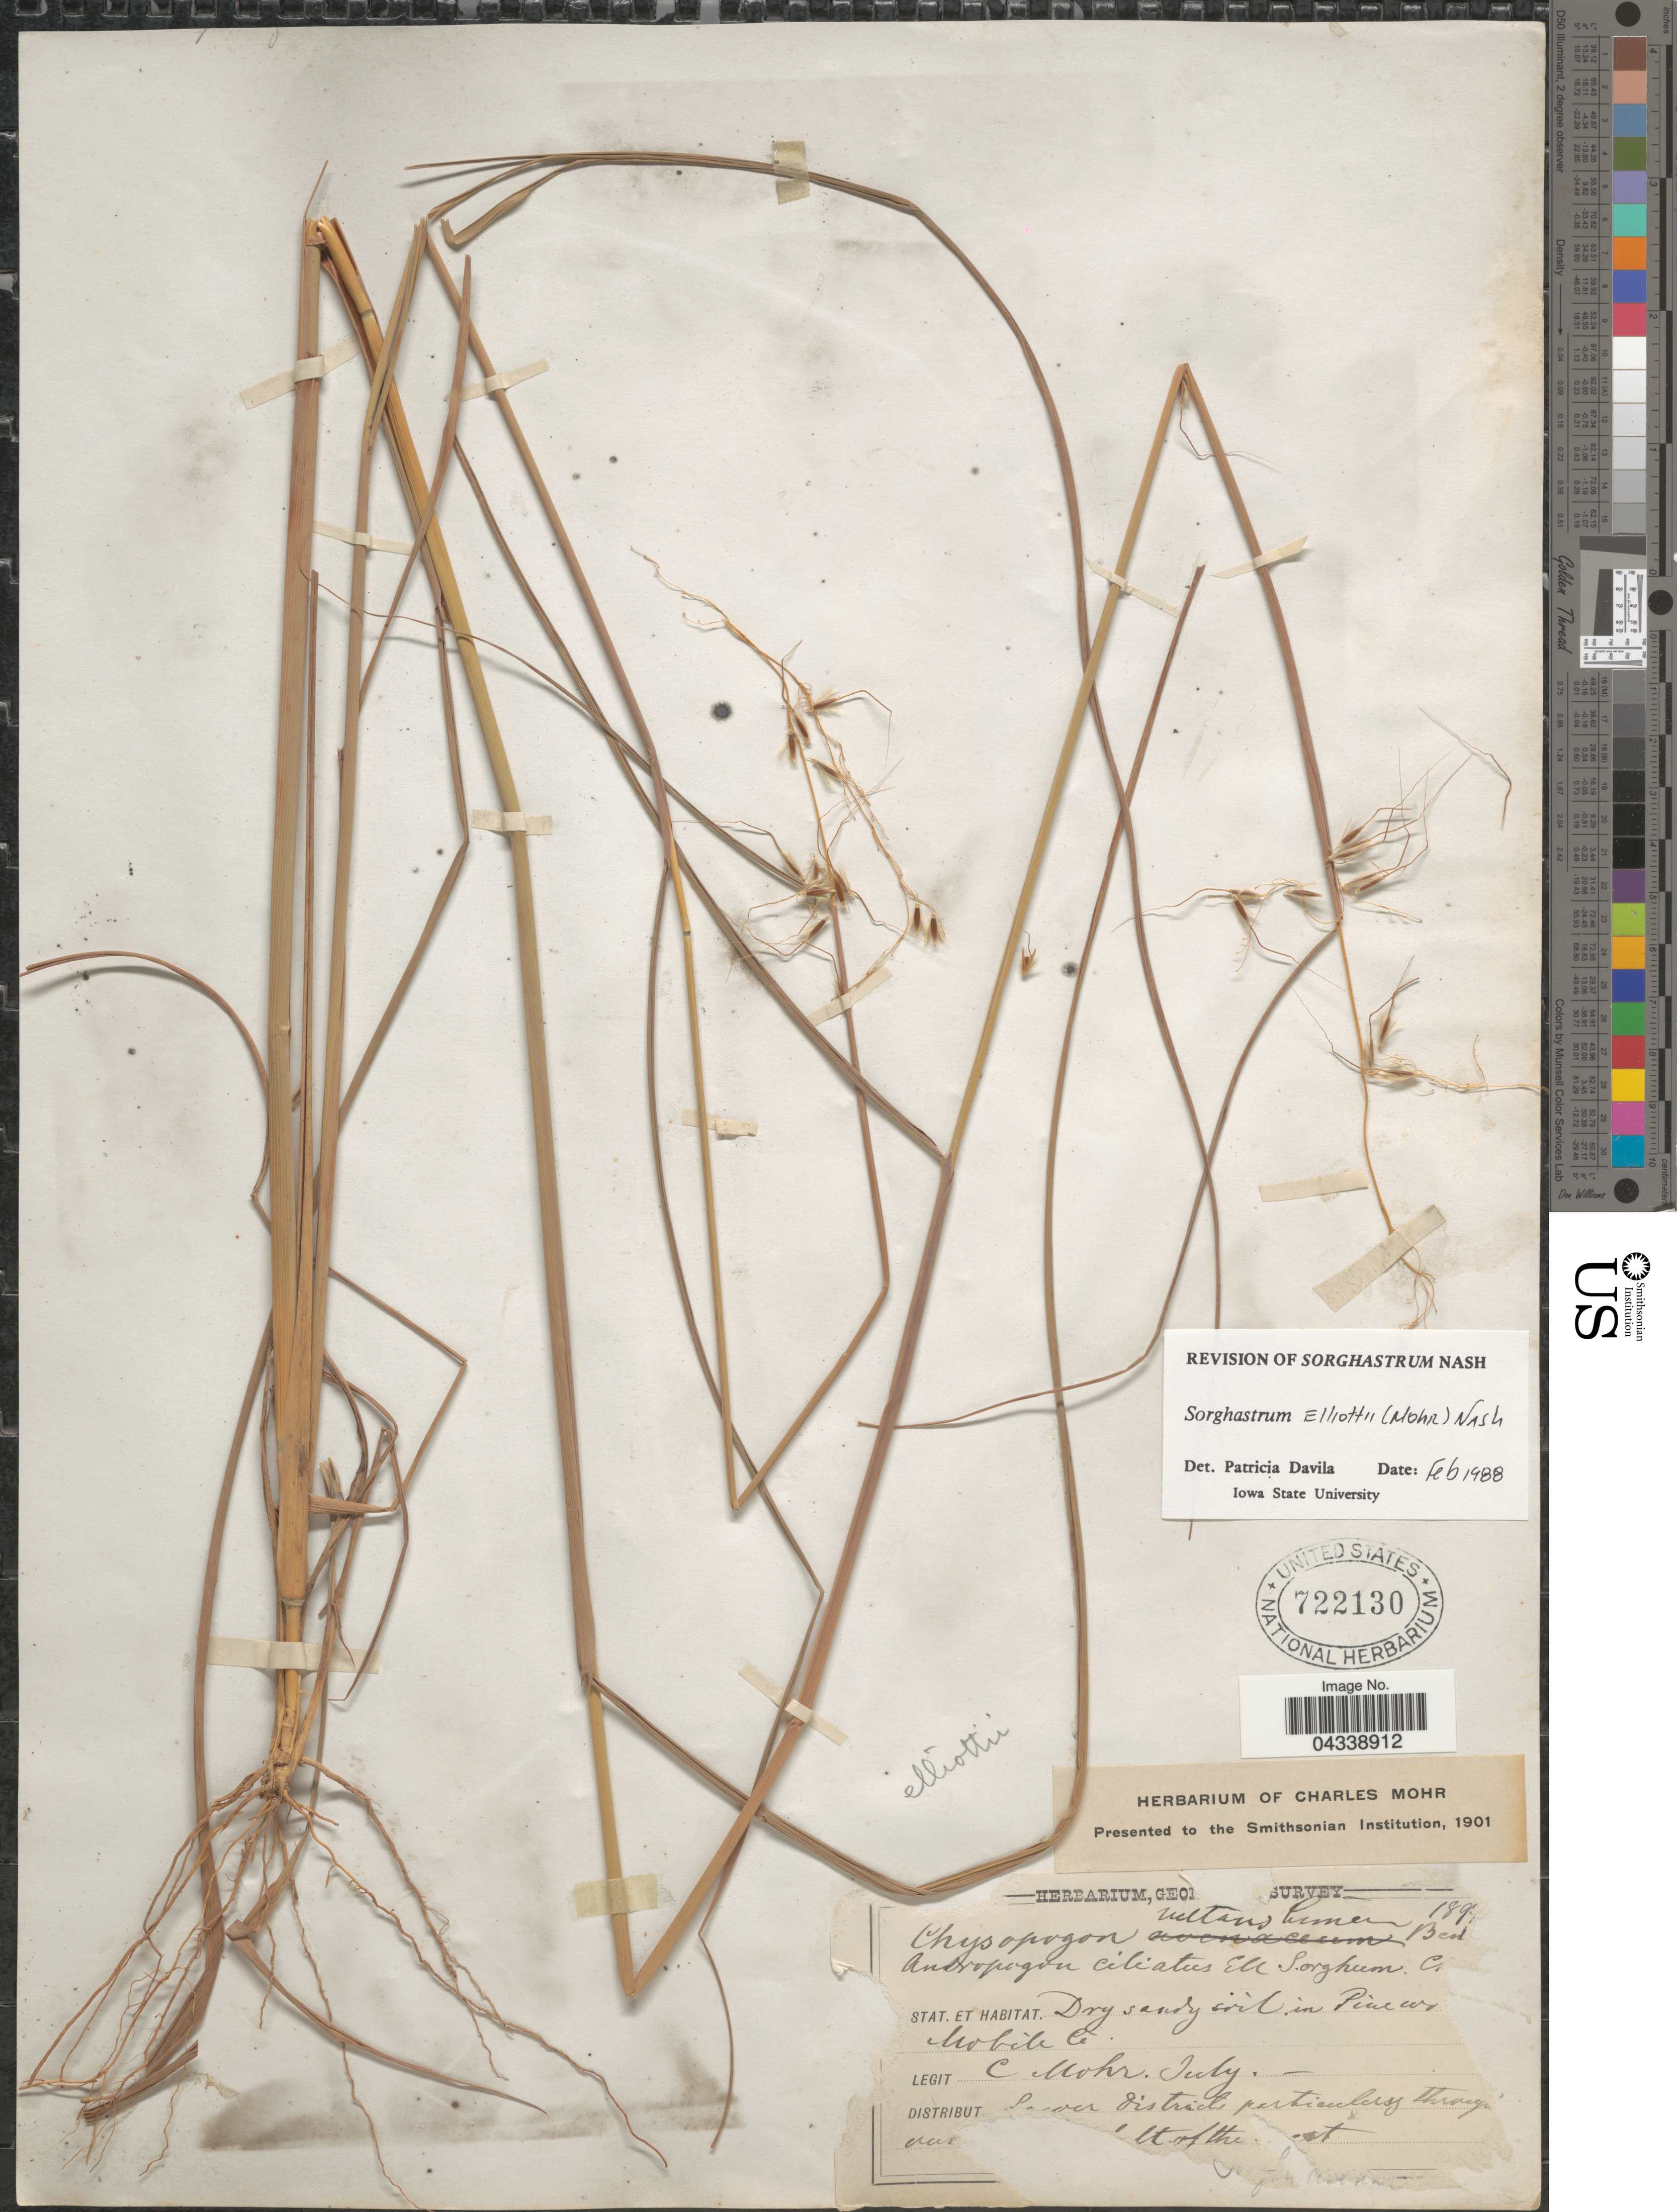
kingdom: Plantae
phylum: Tracheophyta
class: Liliopsida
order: Poales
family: Poaceae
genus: Sorghastrum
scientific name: Sorghastrum elliottii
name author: (C. Mohr) Nash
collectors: Mohr, C. T. (herbarium)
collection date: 1899-07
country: United States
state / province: Alabama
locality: Mobile Co.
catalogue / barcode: US 722130